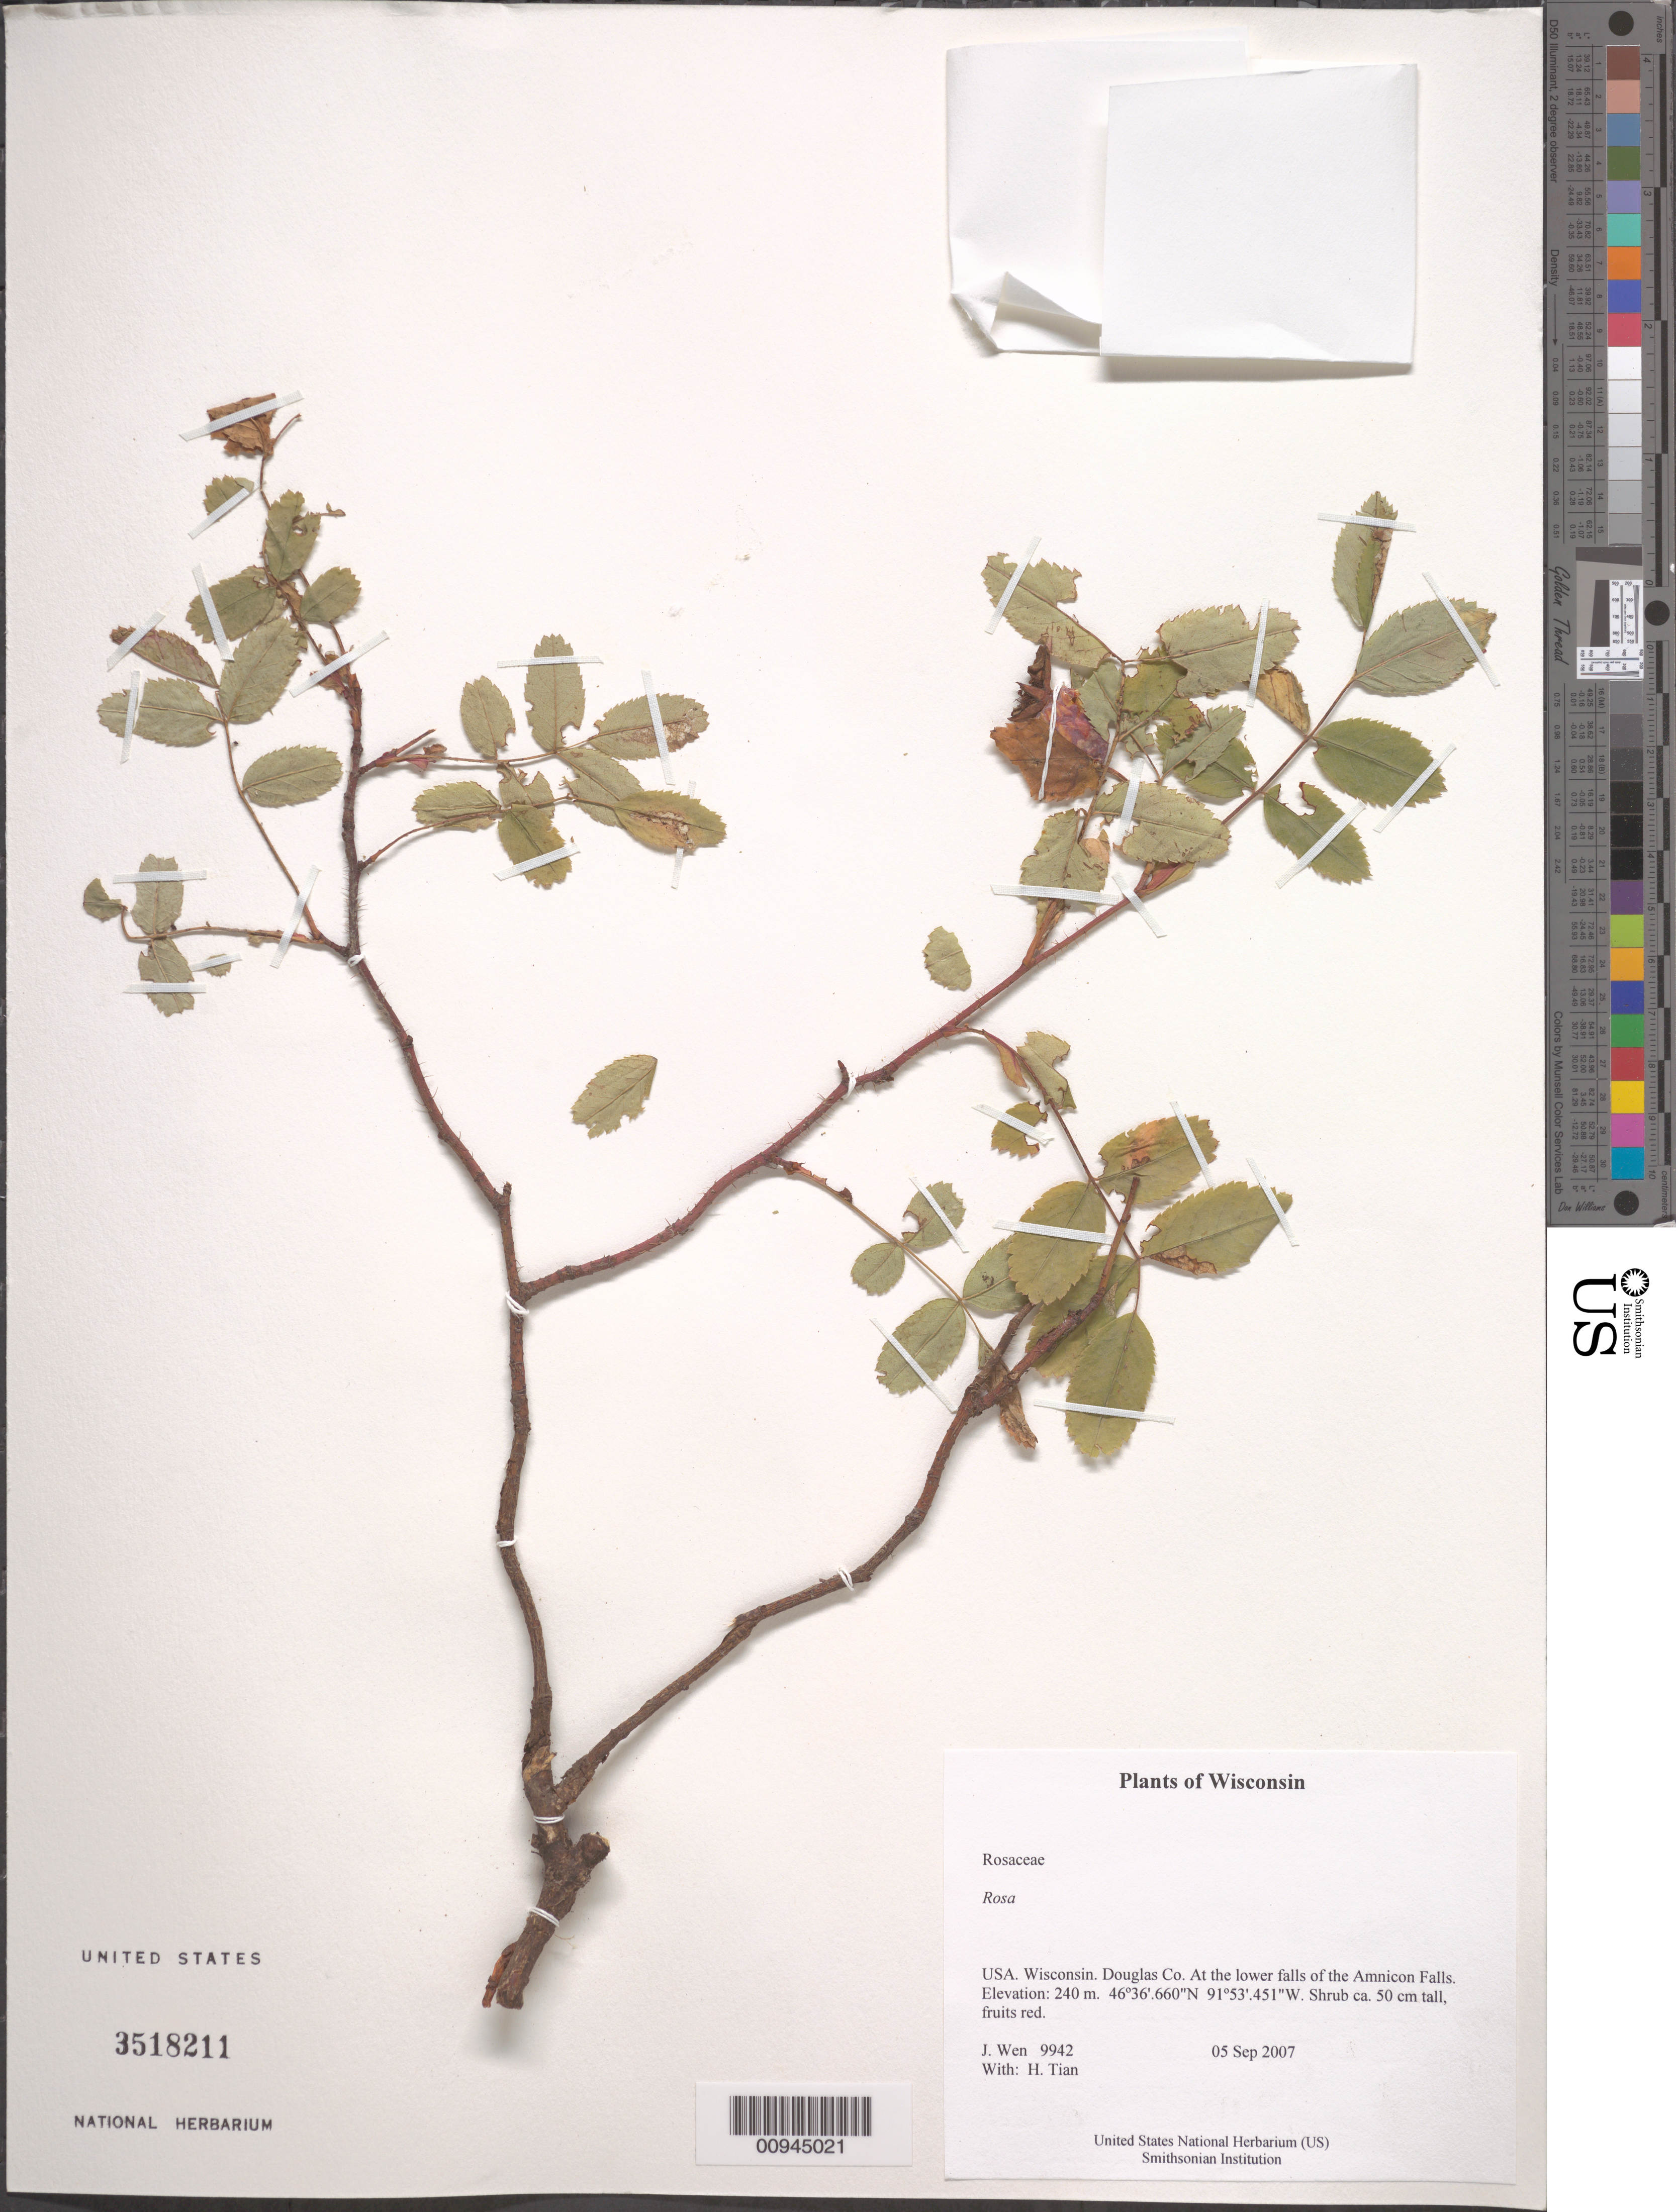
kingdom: Plantae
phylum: Tracheophyta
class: Magnoliopsida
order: Rosales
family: Rosaceae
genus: Rosa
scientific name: Rosa sp.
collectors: J. Wen & H. Tian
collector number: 9942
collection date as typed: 05 Sep 2007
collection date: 2007-09-05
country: United States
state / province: Wisconsin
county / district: Douglas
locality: At the lower falls of the Amnicon Falls.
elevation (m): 240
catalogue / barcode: US 3518211